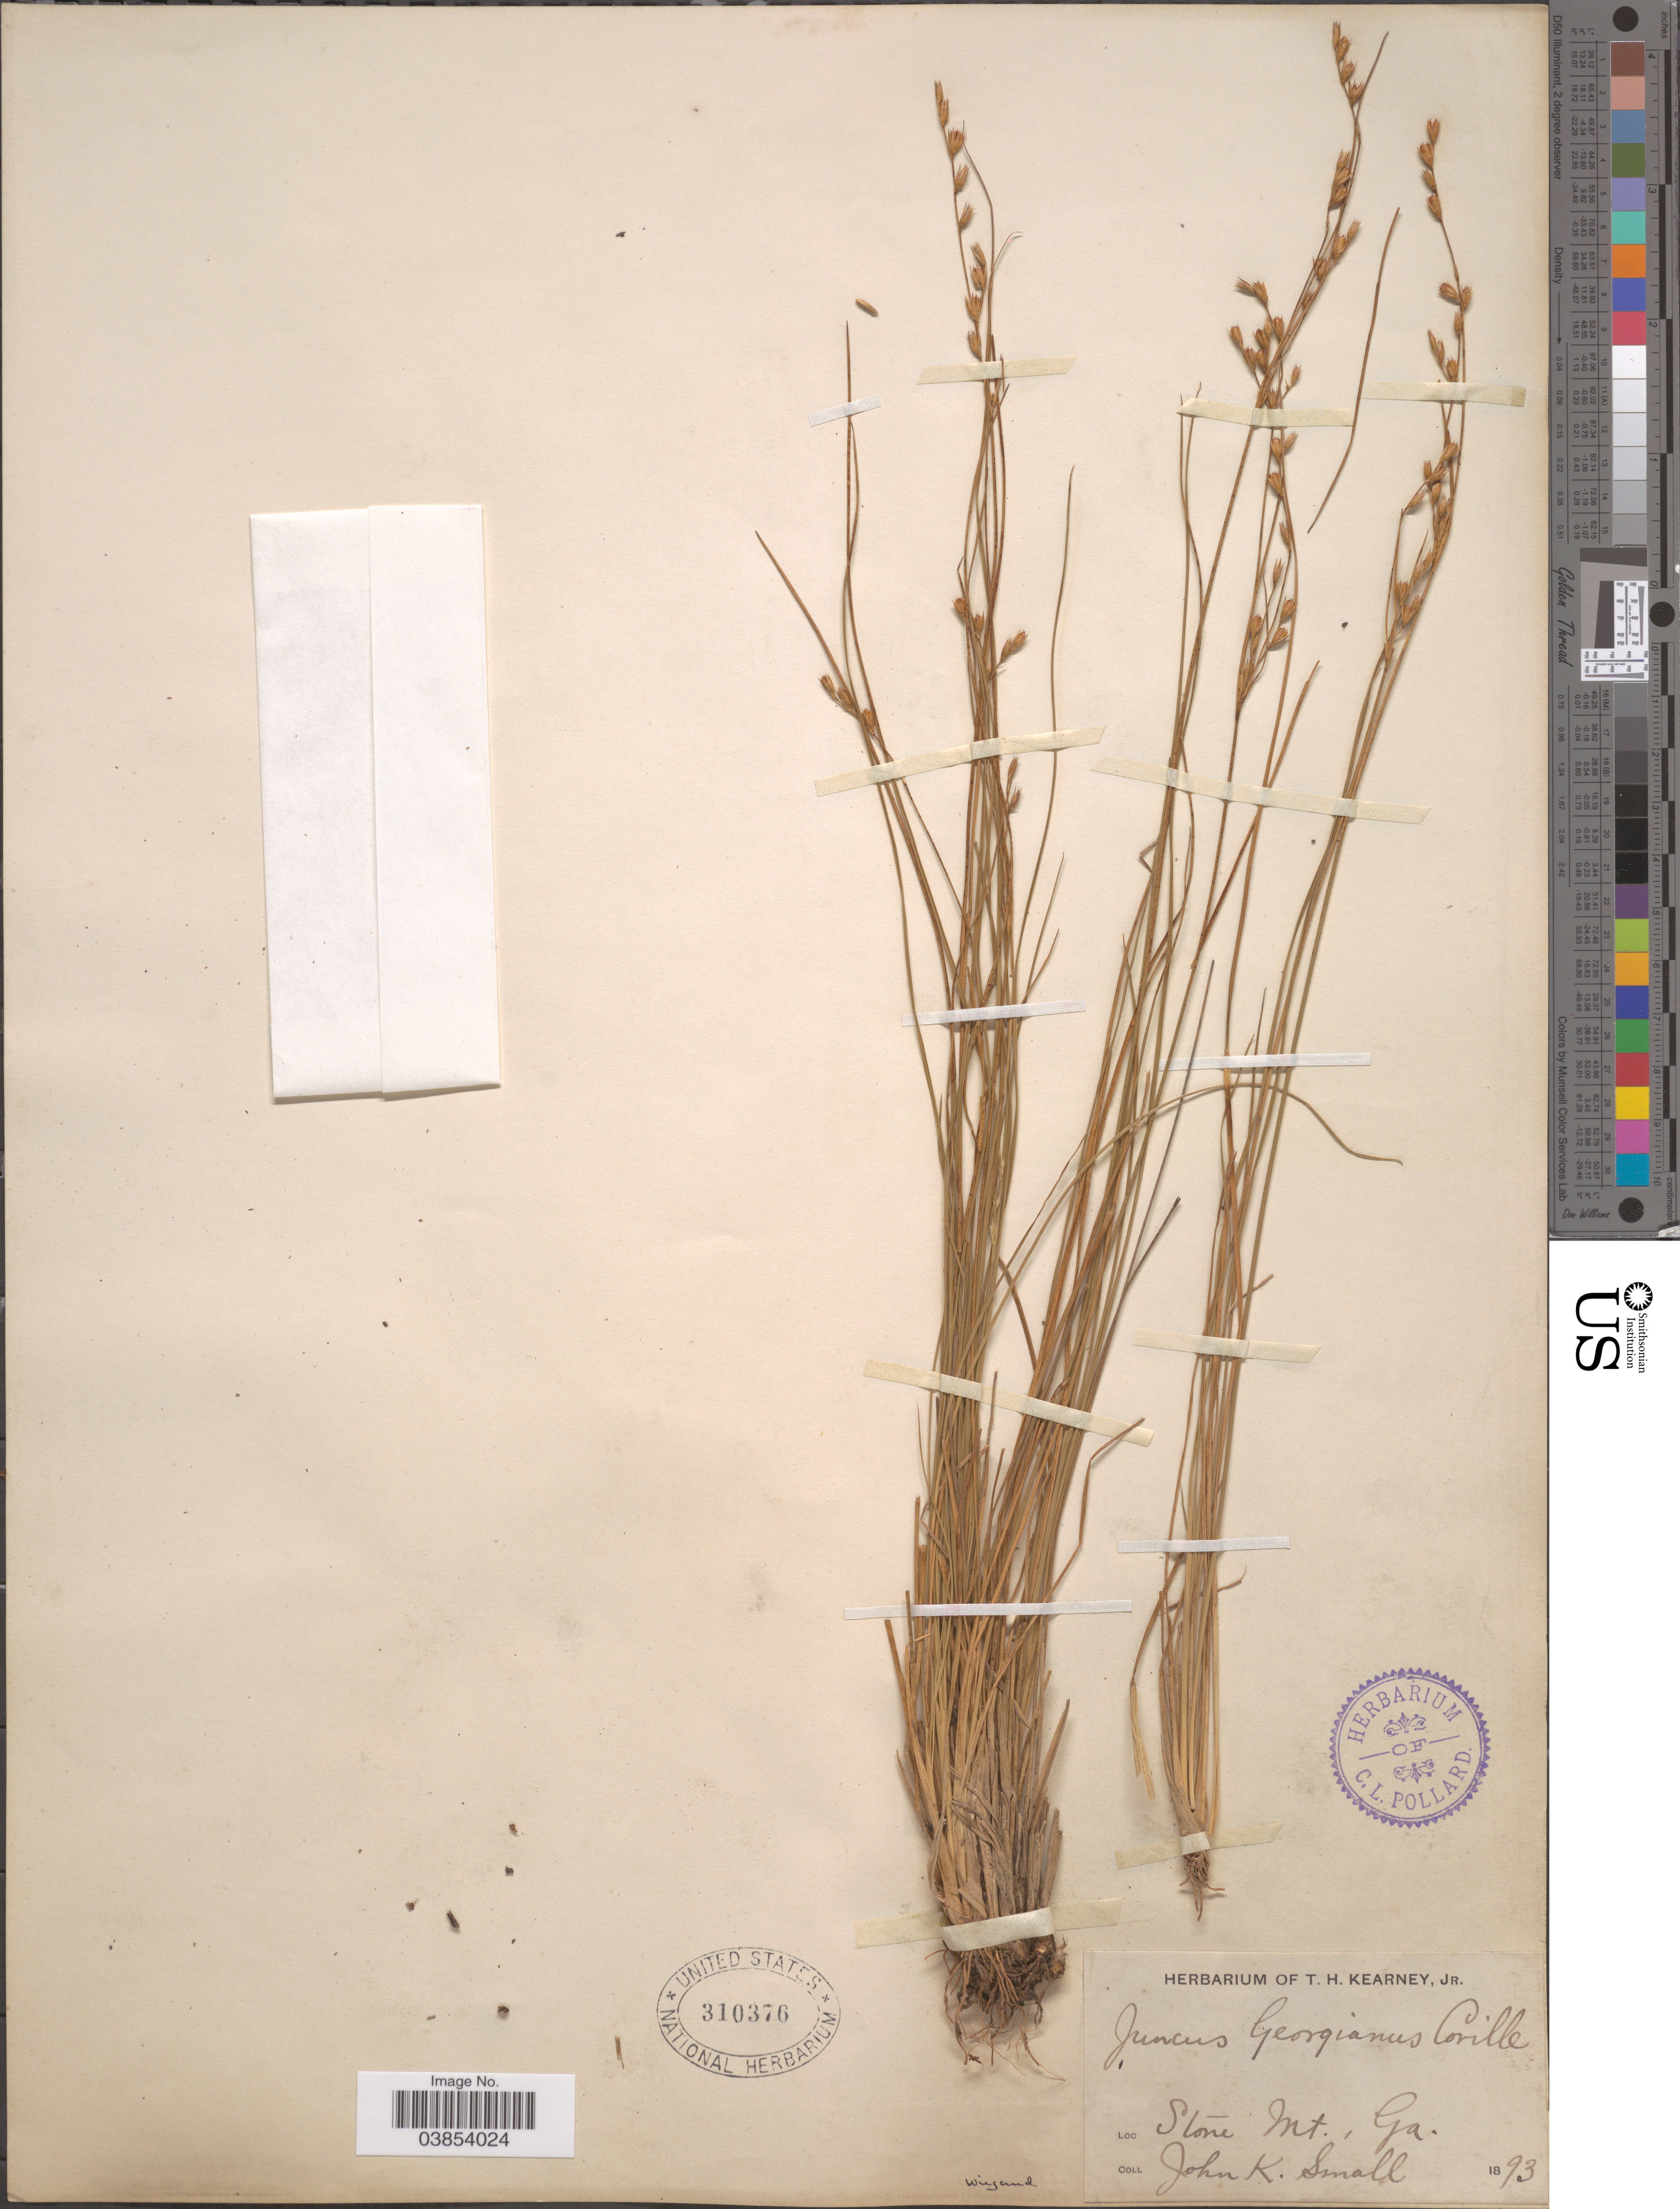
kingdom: Plantae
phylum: Tracheophyta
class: Liliopsida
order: Poales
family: Juncaceae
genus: Juncus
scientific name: Juncus georgianus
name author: Coville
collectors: J. K. Small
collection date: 1893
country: United States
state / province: Georgia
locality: Stone Mt.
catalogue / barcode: US 310376